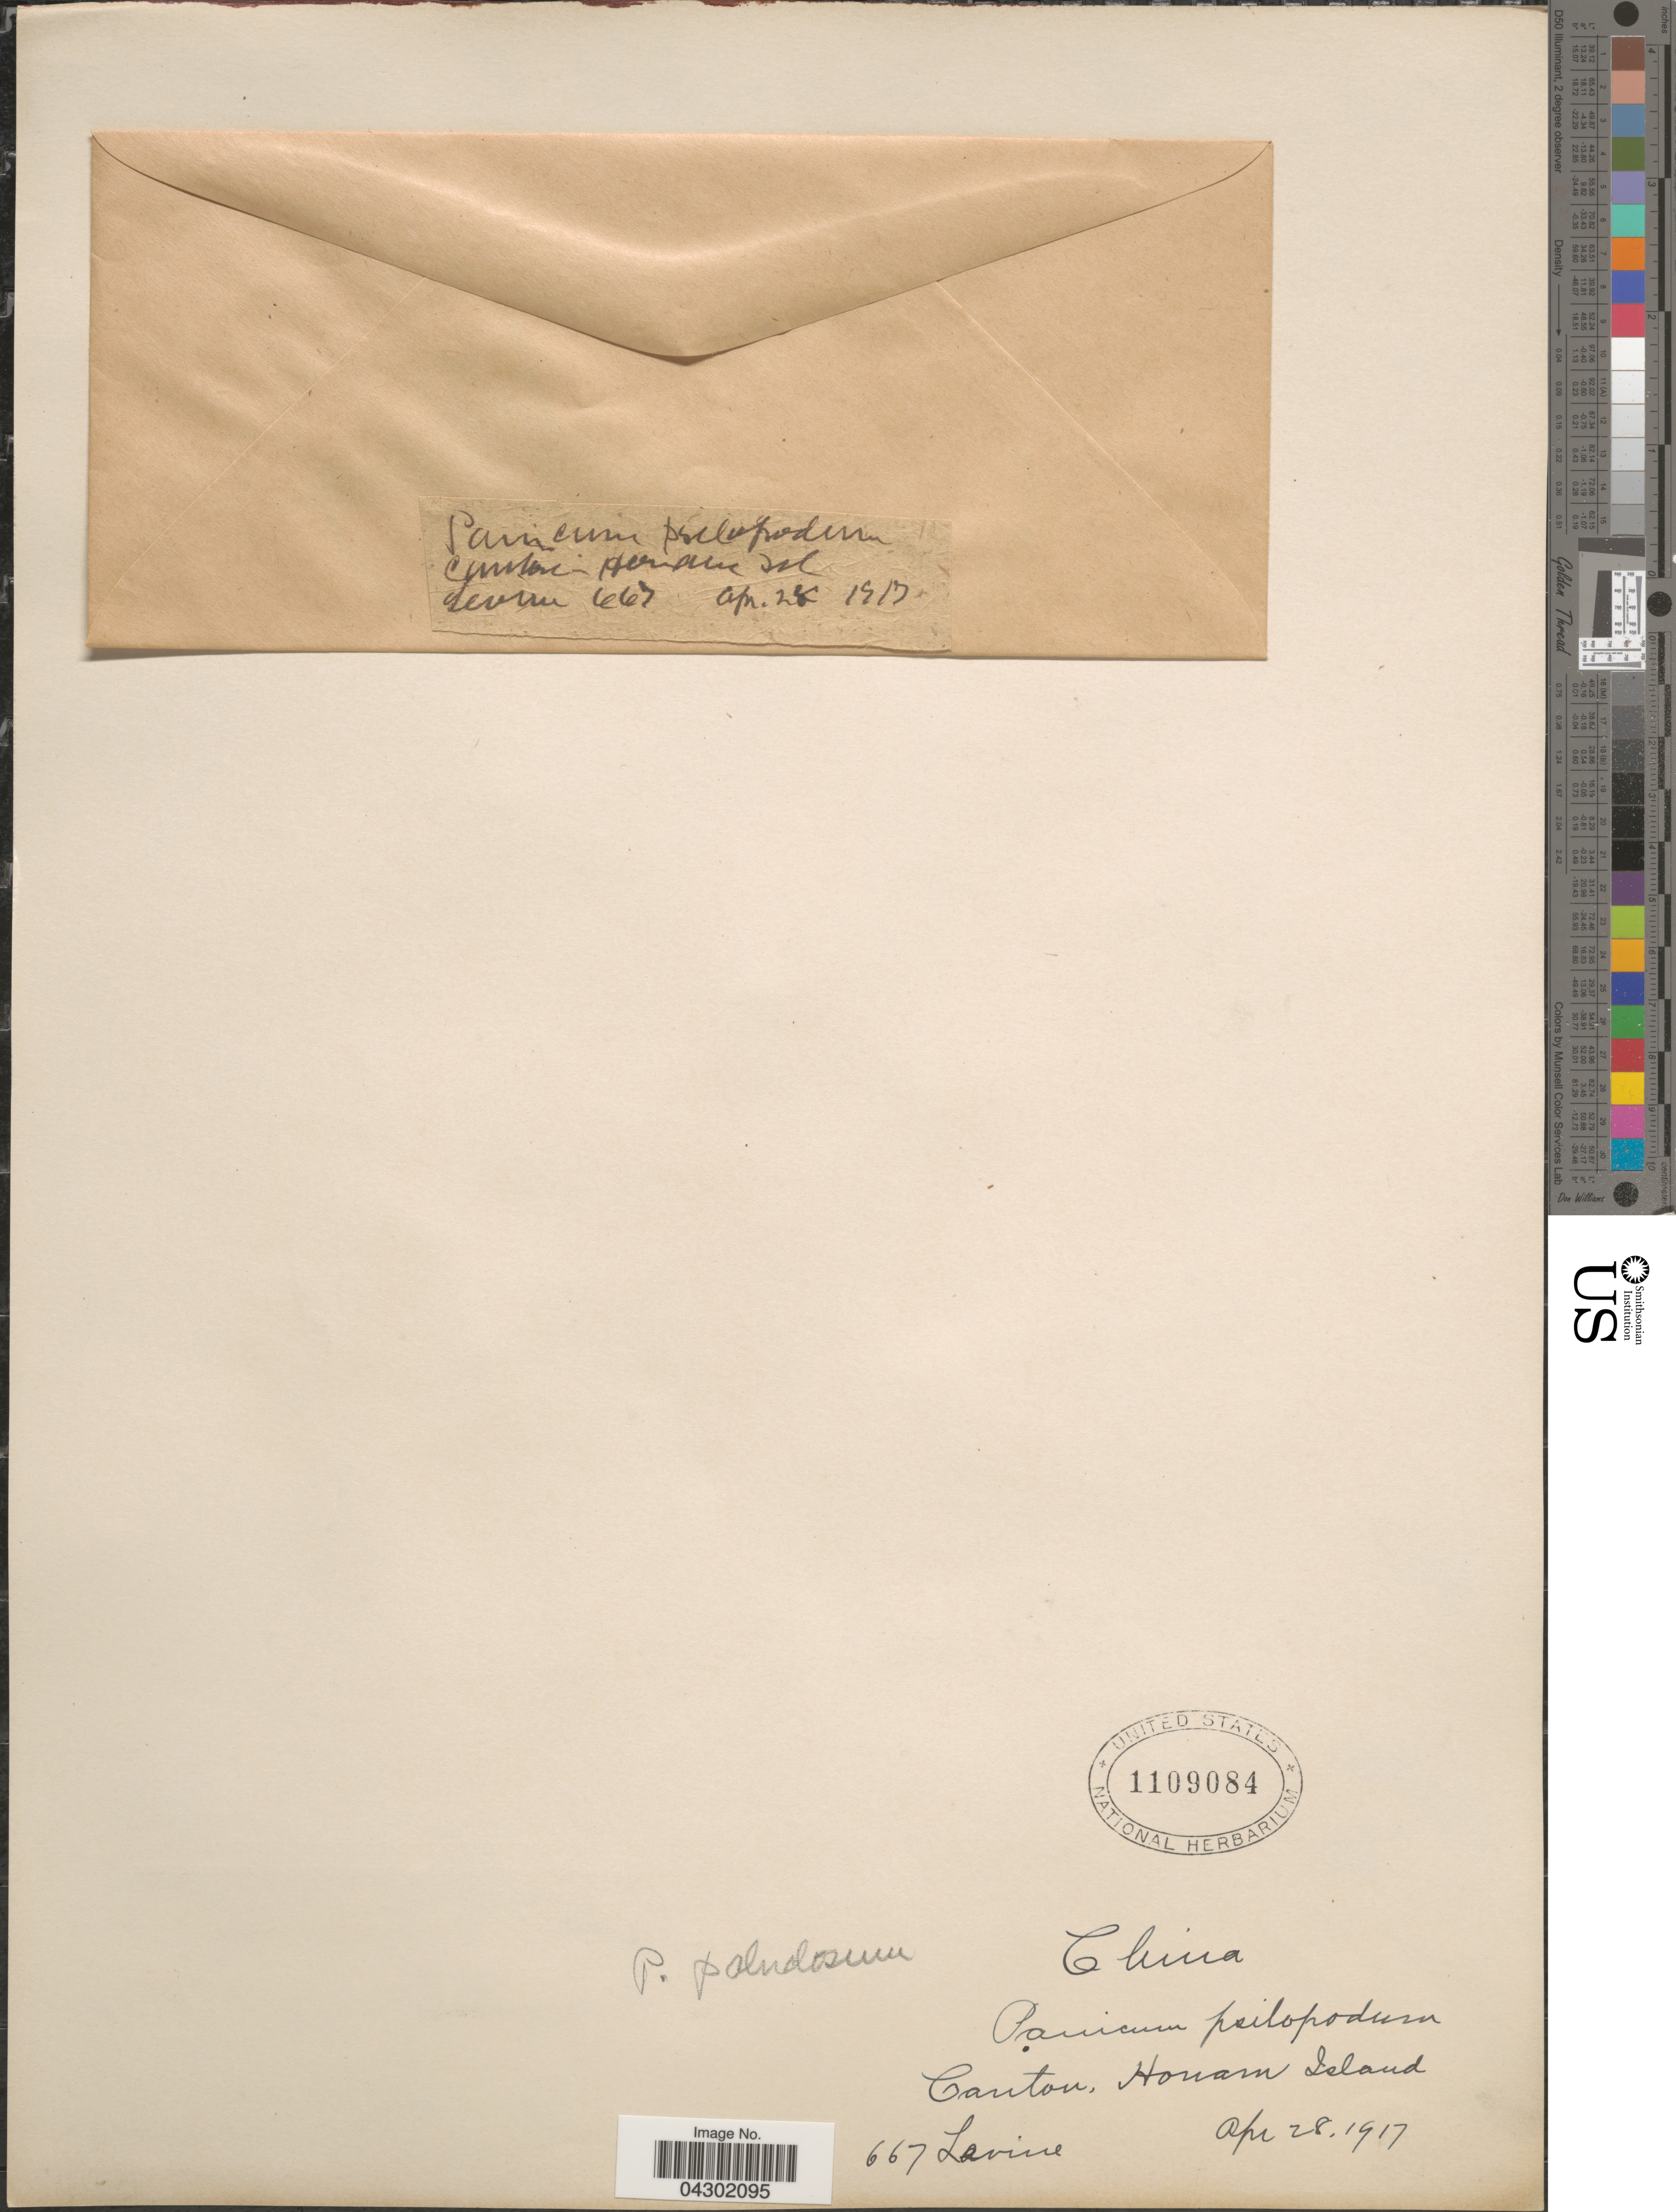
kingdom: Plantae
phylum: Tracheophyta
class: Liliopsida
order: Poales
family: Poaceae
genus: Panicum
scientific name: Panicum paludosum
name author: Roxb.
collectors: -. Levine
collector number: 667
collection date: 1917-04-28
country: China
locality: Canton, Honam Island.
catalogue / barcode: US 1109084